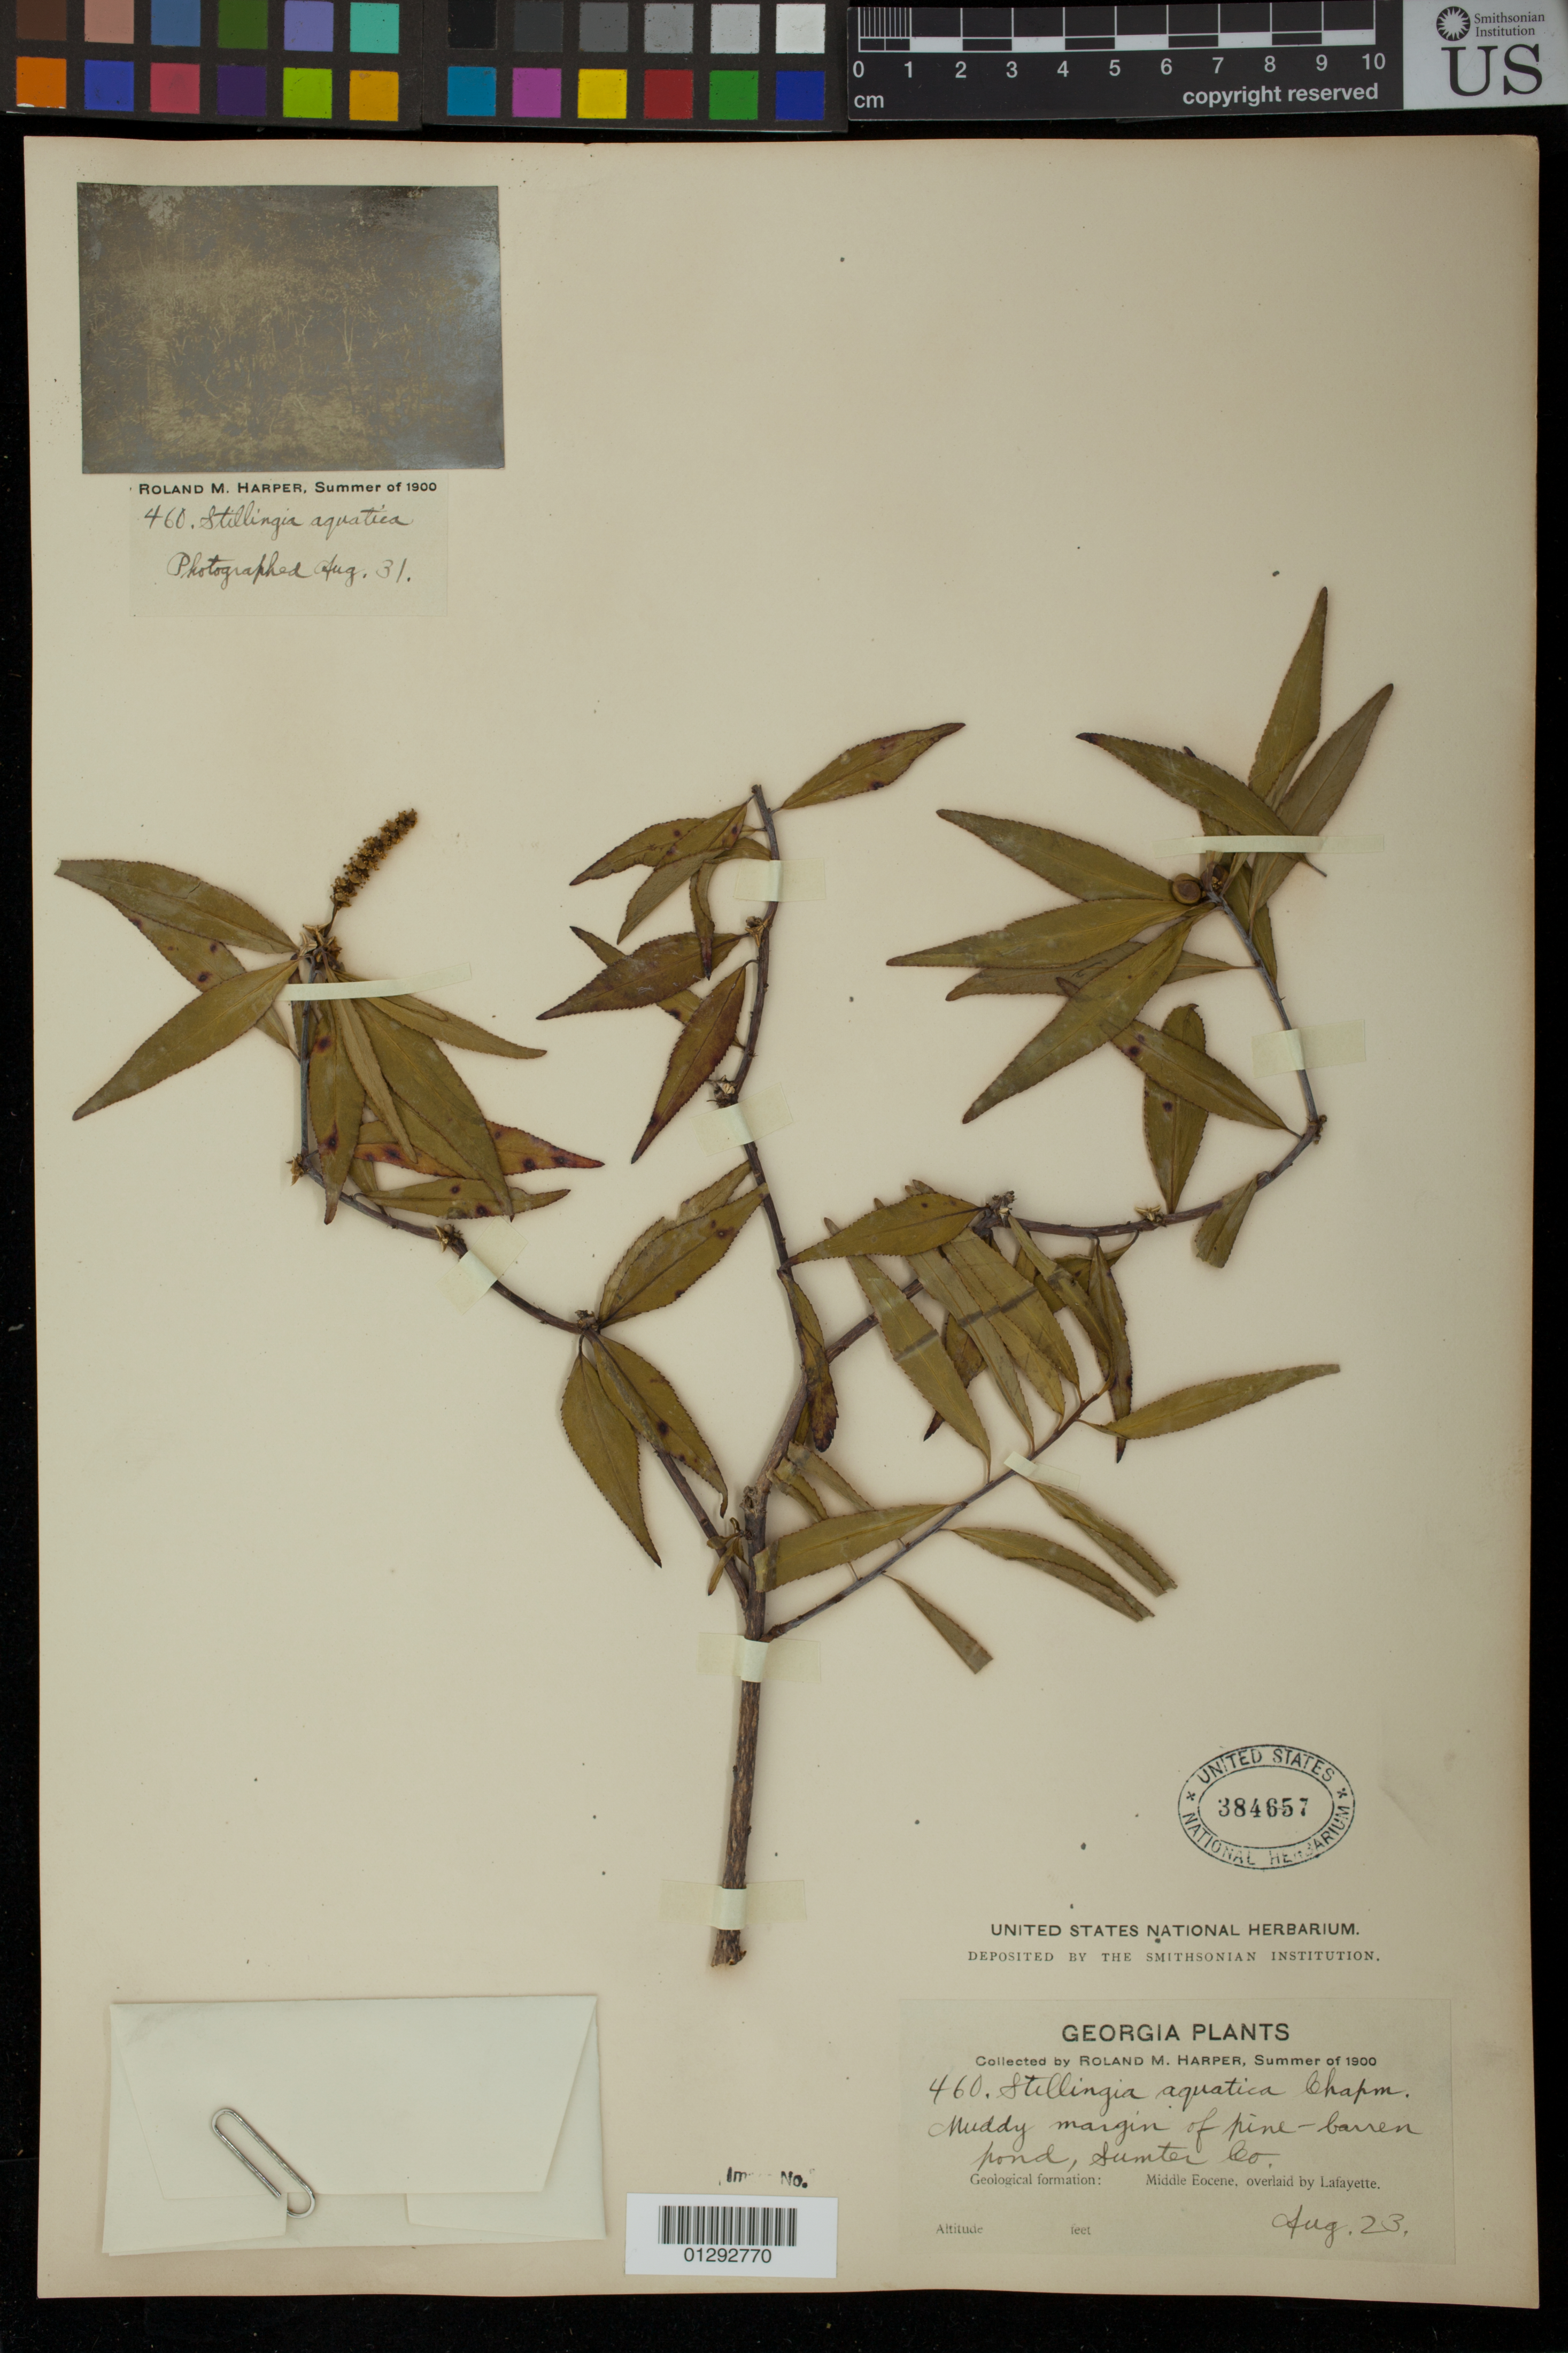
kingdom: Plantae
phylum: Tracheophyta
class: Magnoliopsida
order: Malpighiales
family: Euphorbiaceae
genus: Stillingia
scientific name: Stillingia aquatica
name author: Chapm.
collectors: R. M. Harper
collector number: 460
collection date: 1900-08-23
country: United States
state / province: Georgia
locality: Sumter Co.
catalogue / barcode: US 384657